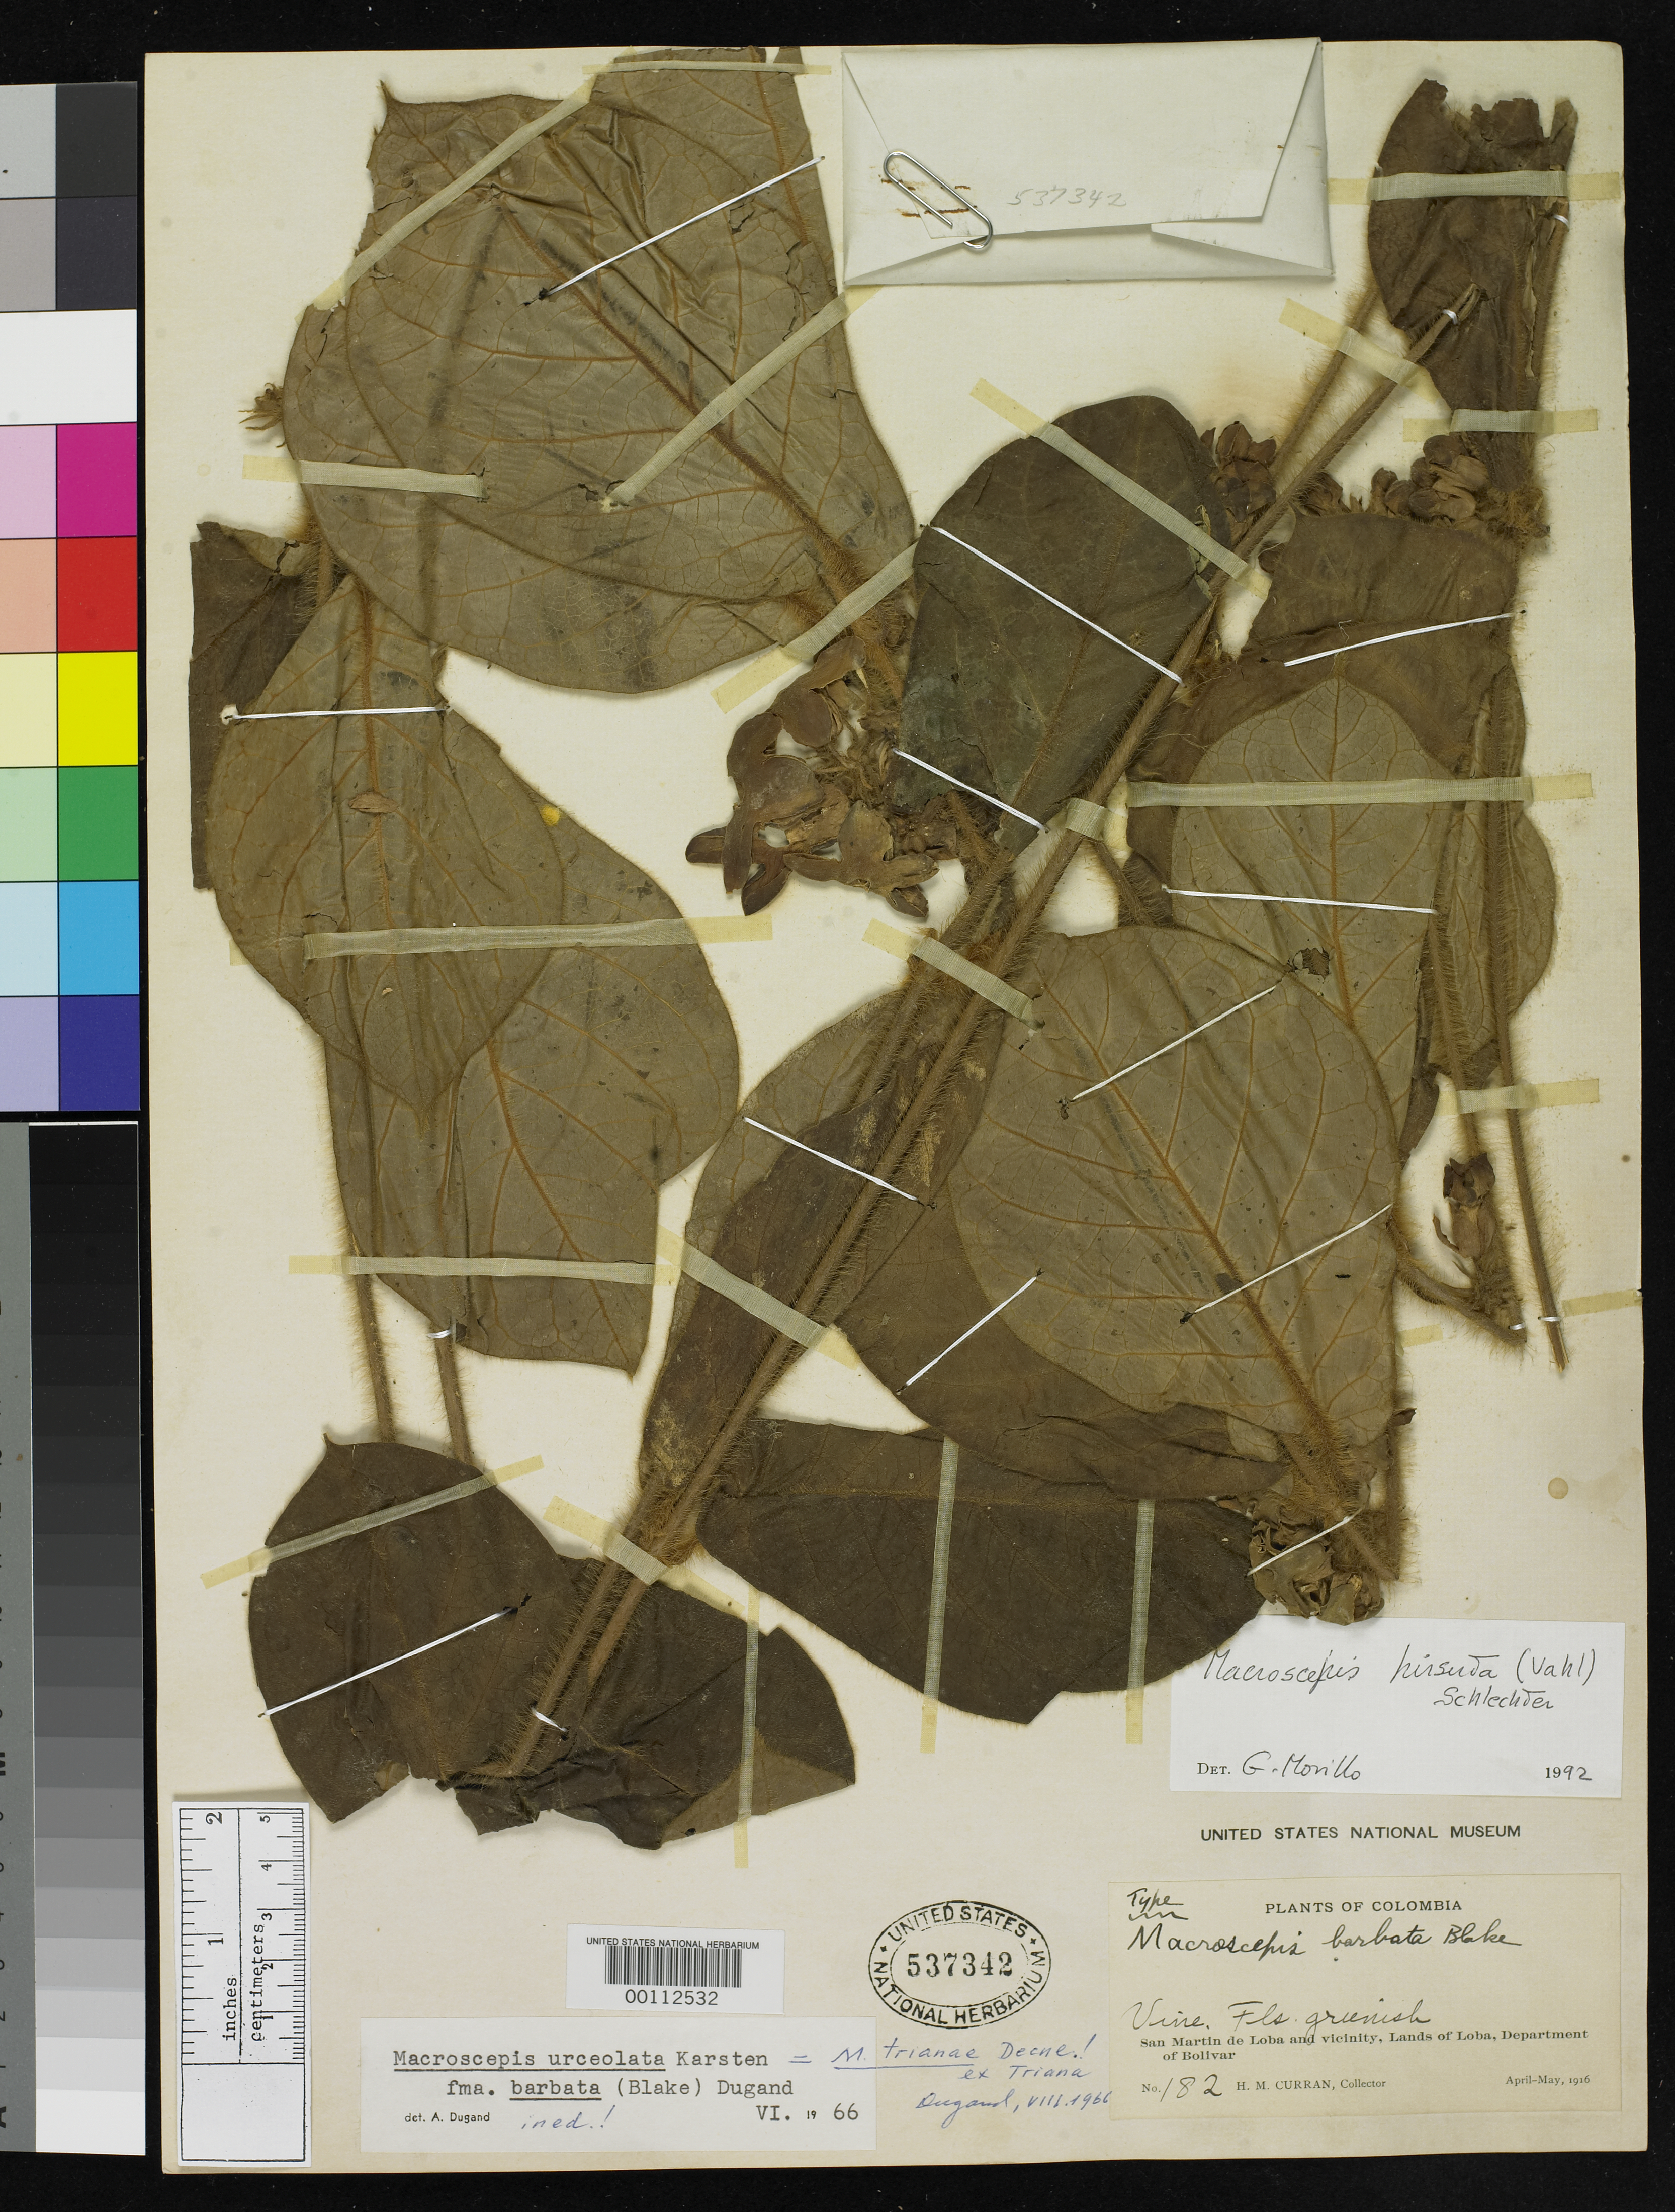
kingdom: Plantae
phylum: Tracheophyta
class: Magnoliopsida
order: Gentianales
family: Apocynaceae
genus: Macroscepis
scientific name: Macroscepis barbata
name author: S.F. Blake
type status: Holotype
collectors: H. M. Curran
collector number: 182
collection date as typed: Apr 1916 or -- May 1916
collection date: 1916-04 or 1916-05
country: Colombia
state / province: Bolívar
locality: San Martin de Loba & vicinity, Lands of Loba.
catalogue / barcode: US 537342